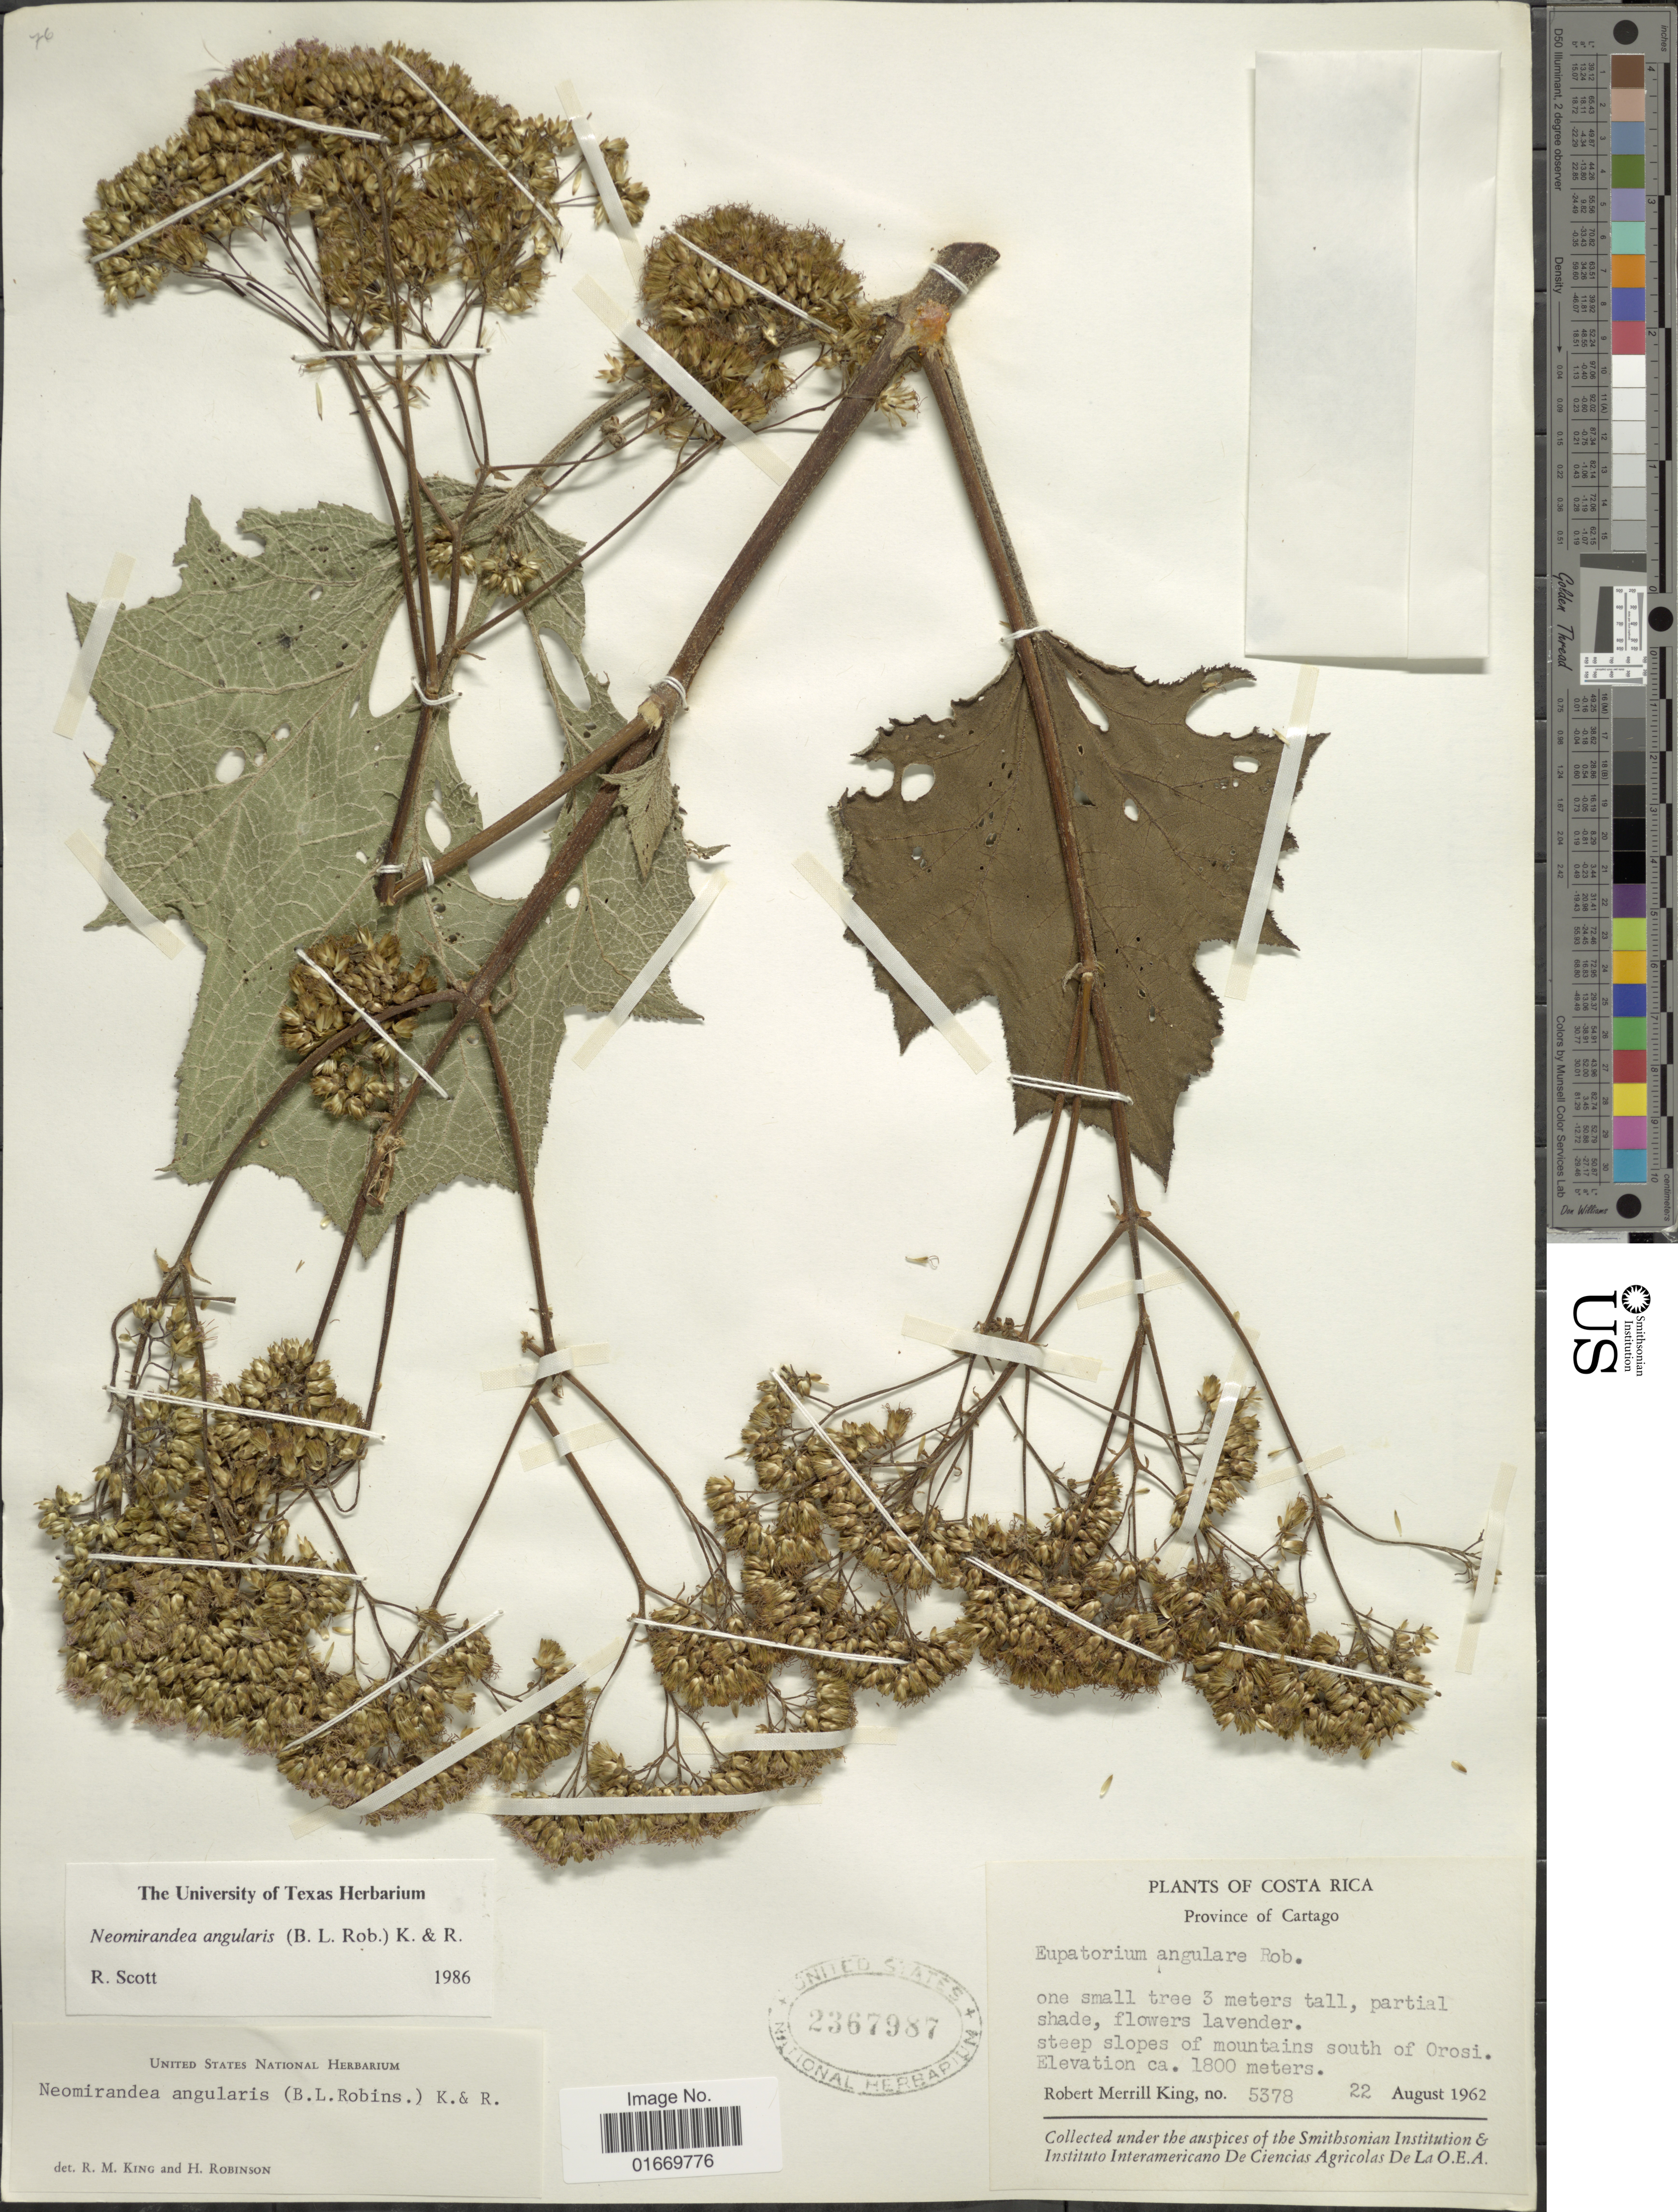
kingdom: Plantae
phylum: Tracheophyta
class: Magnoliopsida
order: Asterales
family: Asteraceae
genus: Neomirandea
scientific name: Neomirandea angularis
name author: (B.L. Rob.) R.M. King & H. Rob.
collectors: R. M. King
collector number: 5378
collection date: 1962-08-22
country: Costa Rica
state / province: Cartago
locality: Costa Rica. Province of Cartago. Steep slopes of mountains south of Orosi.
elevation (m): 1800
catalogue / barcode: US 2367987